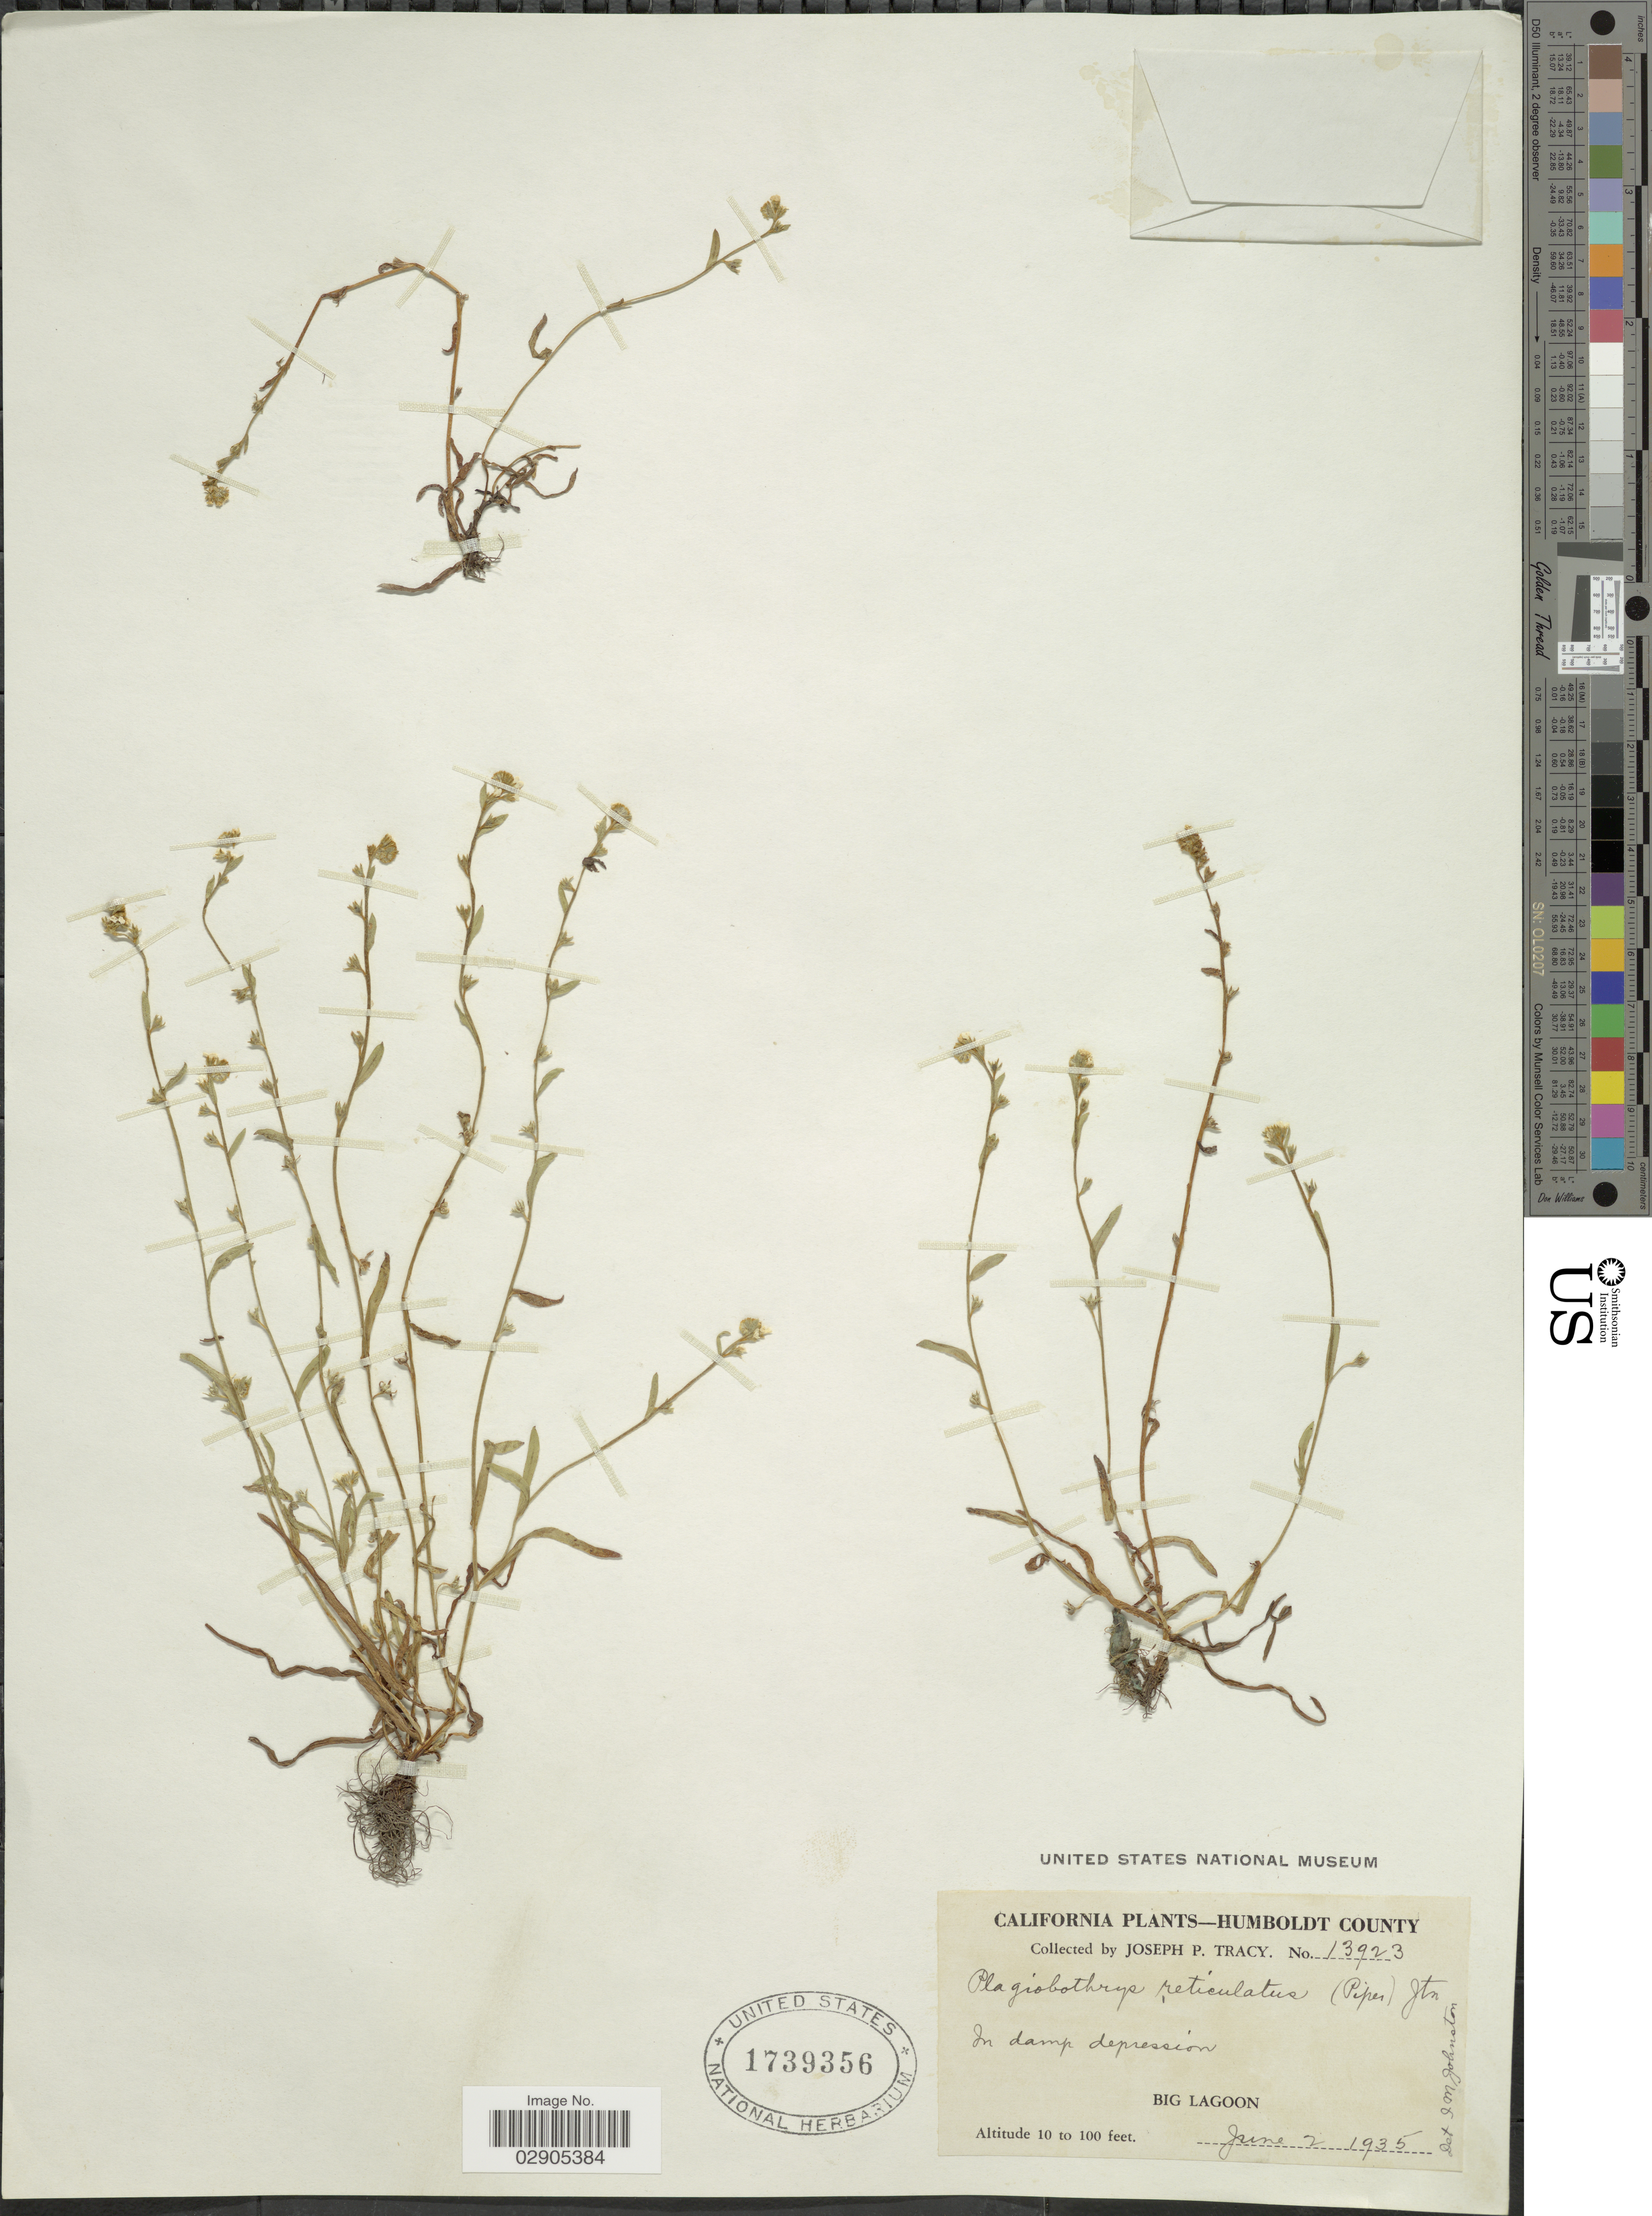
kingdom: Plantae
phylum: Tracheophyta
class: Magnoliopsida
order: Boraginales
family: Boraginaceae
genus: Allocarya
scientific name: Allocarya reticulata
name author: Piper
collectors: J. Tracy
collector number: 13923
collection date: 1935-06-02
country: United States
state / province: California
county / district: Humboldt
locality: Humboldt County. In damp depression. Big Lagoon.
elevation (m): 3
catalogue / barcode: US 1739356